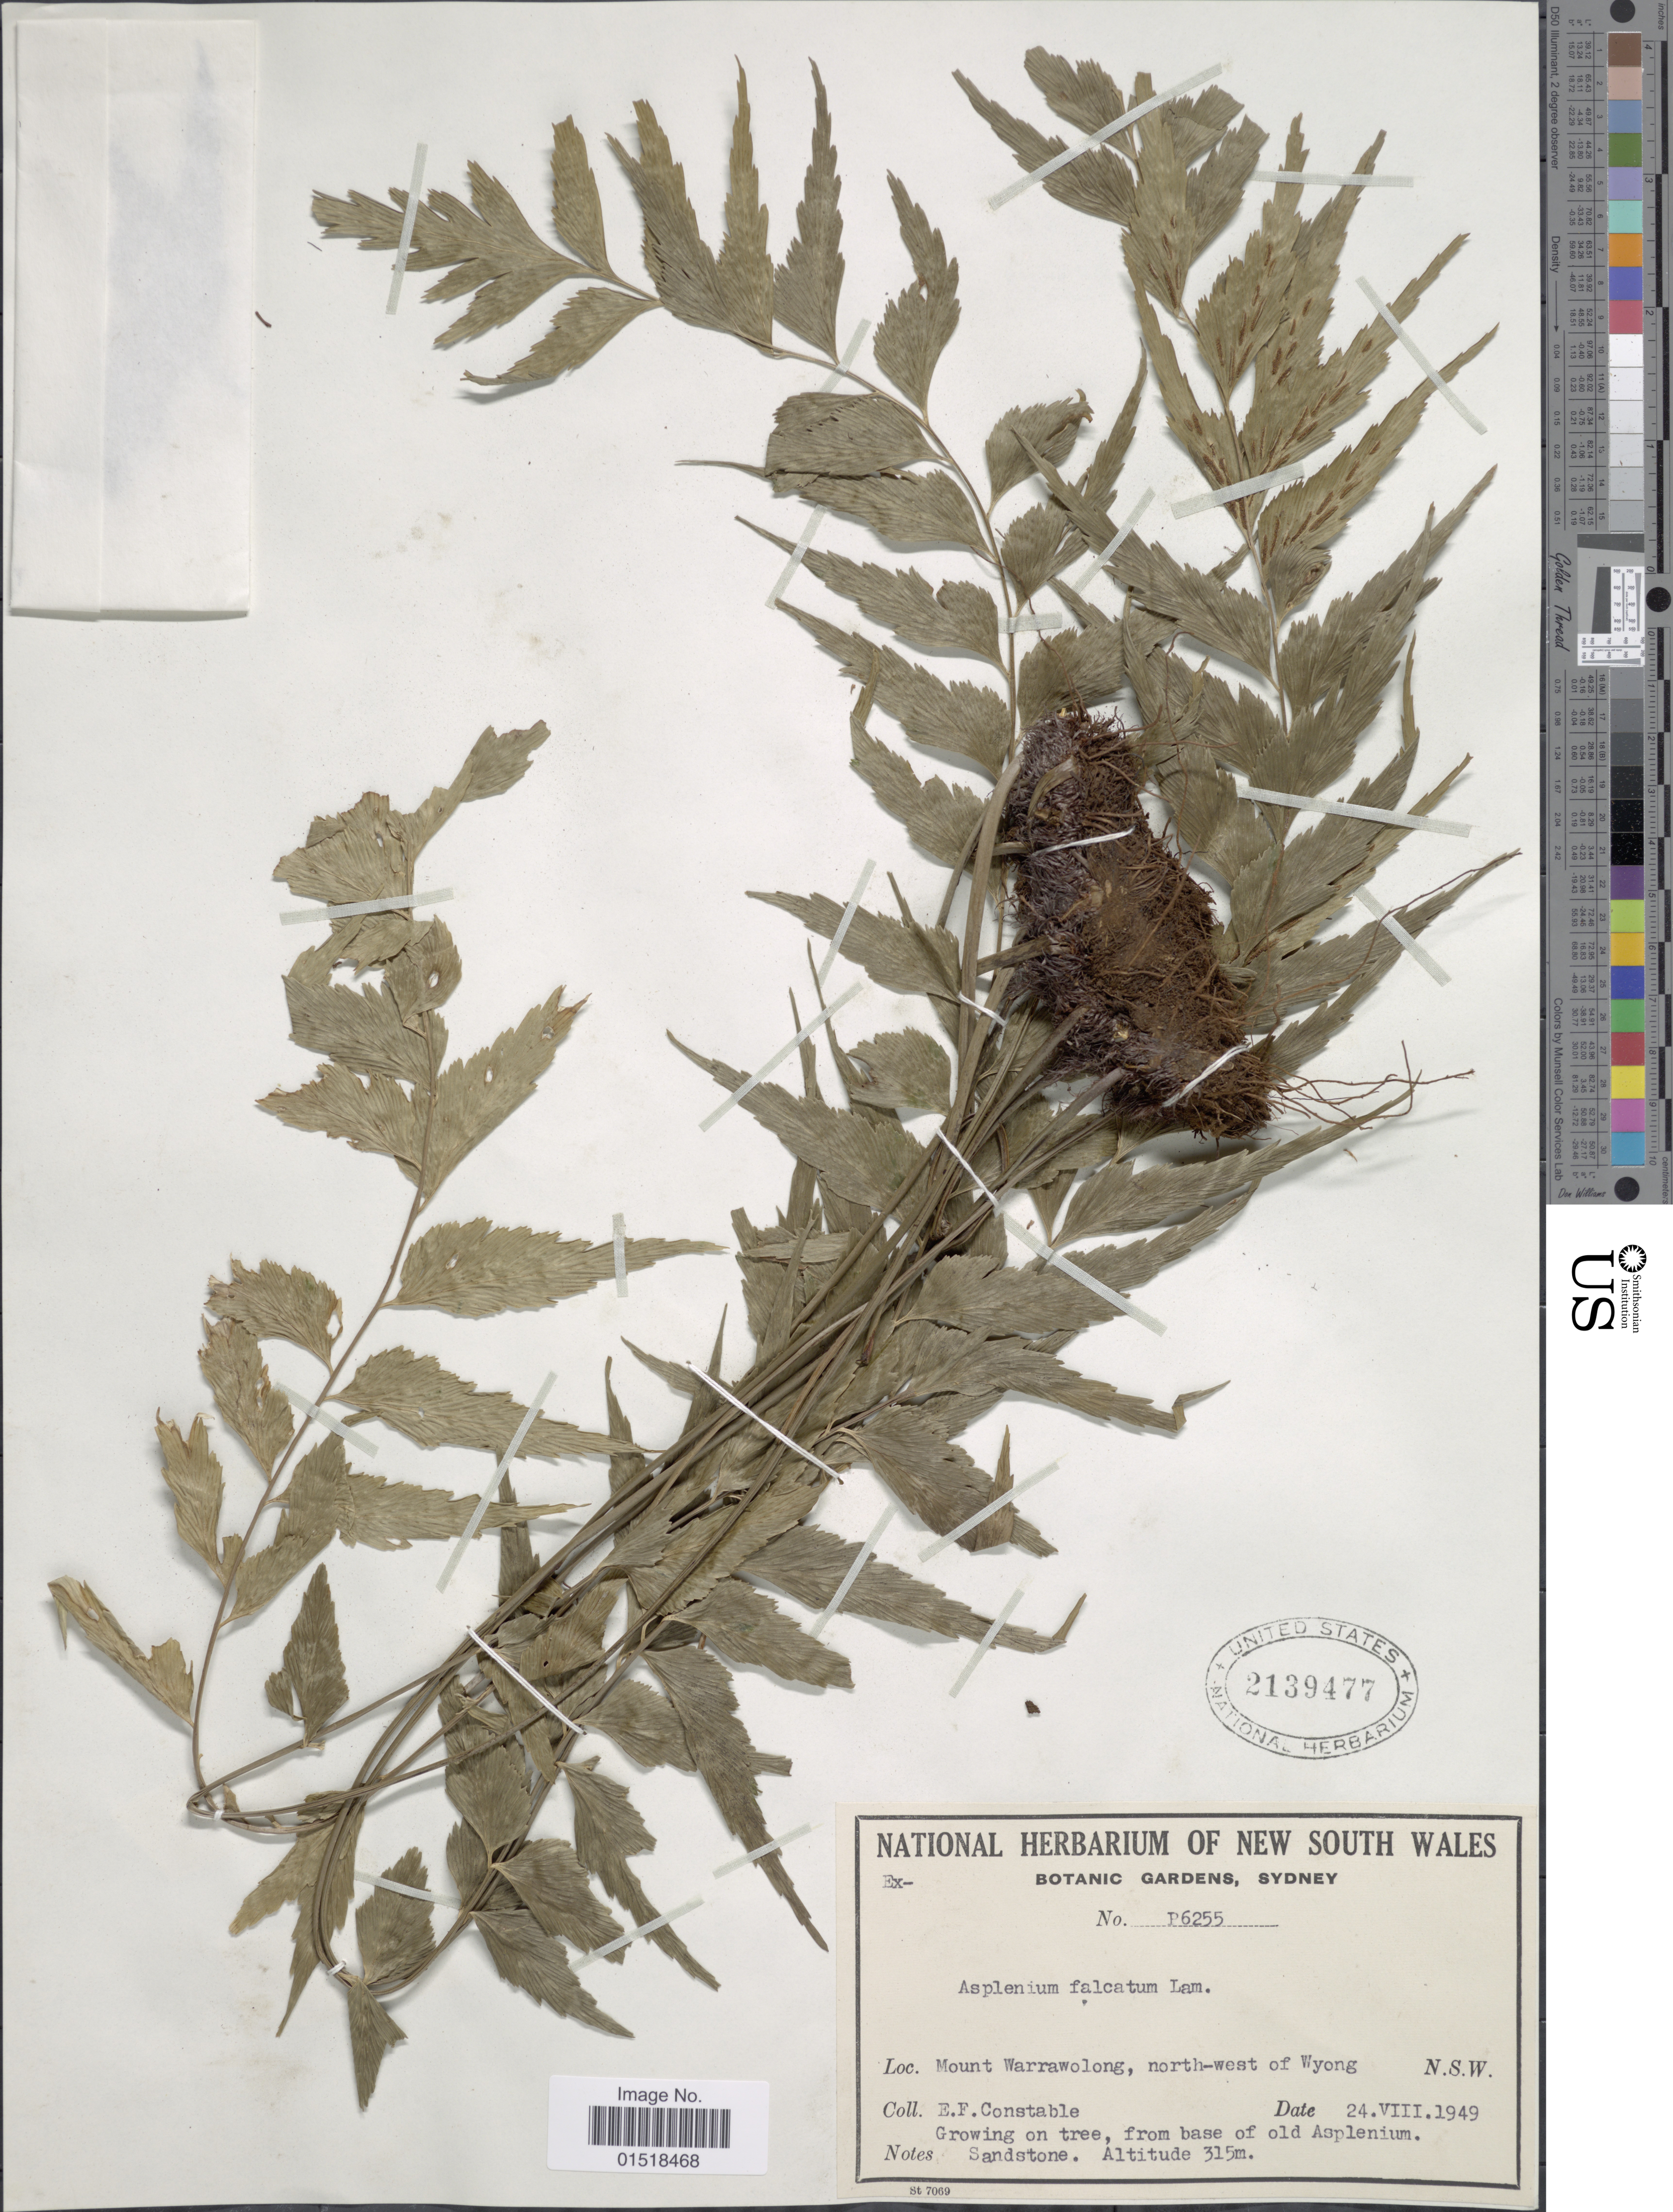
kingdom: Plantae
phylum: Tracheophyta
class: Polypodiopsida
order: Polypodiales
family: Aspleniaceae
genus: Asplenium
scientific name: Asplenium polyodon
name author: G. Forst.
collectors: E. F. Constable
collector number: P6255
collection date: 1949-08-24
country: Australia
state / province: New South Wales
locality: Mount Warrawolong, north-west of Wyong.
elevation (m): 315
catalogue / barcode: US 2139477